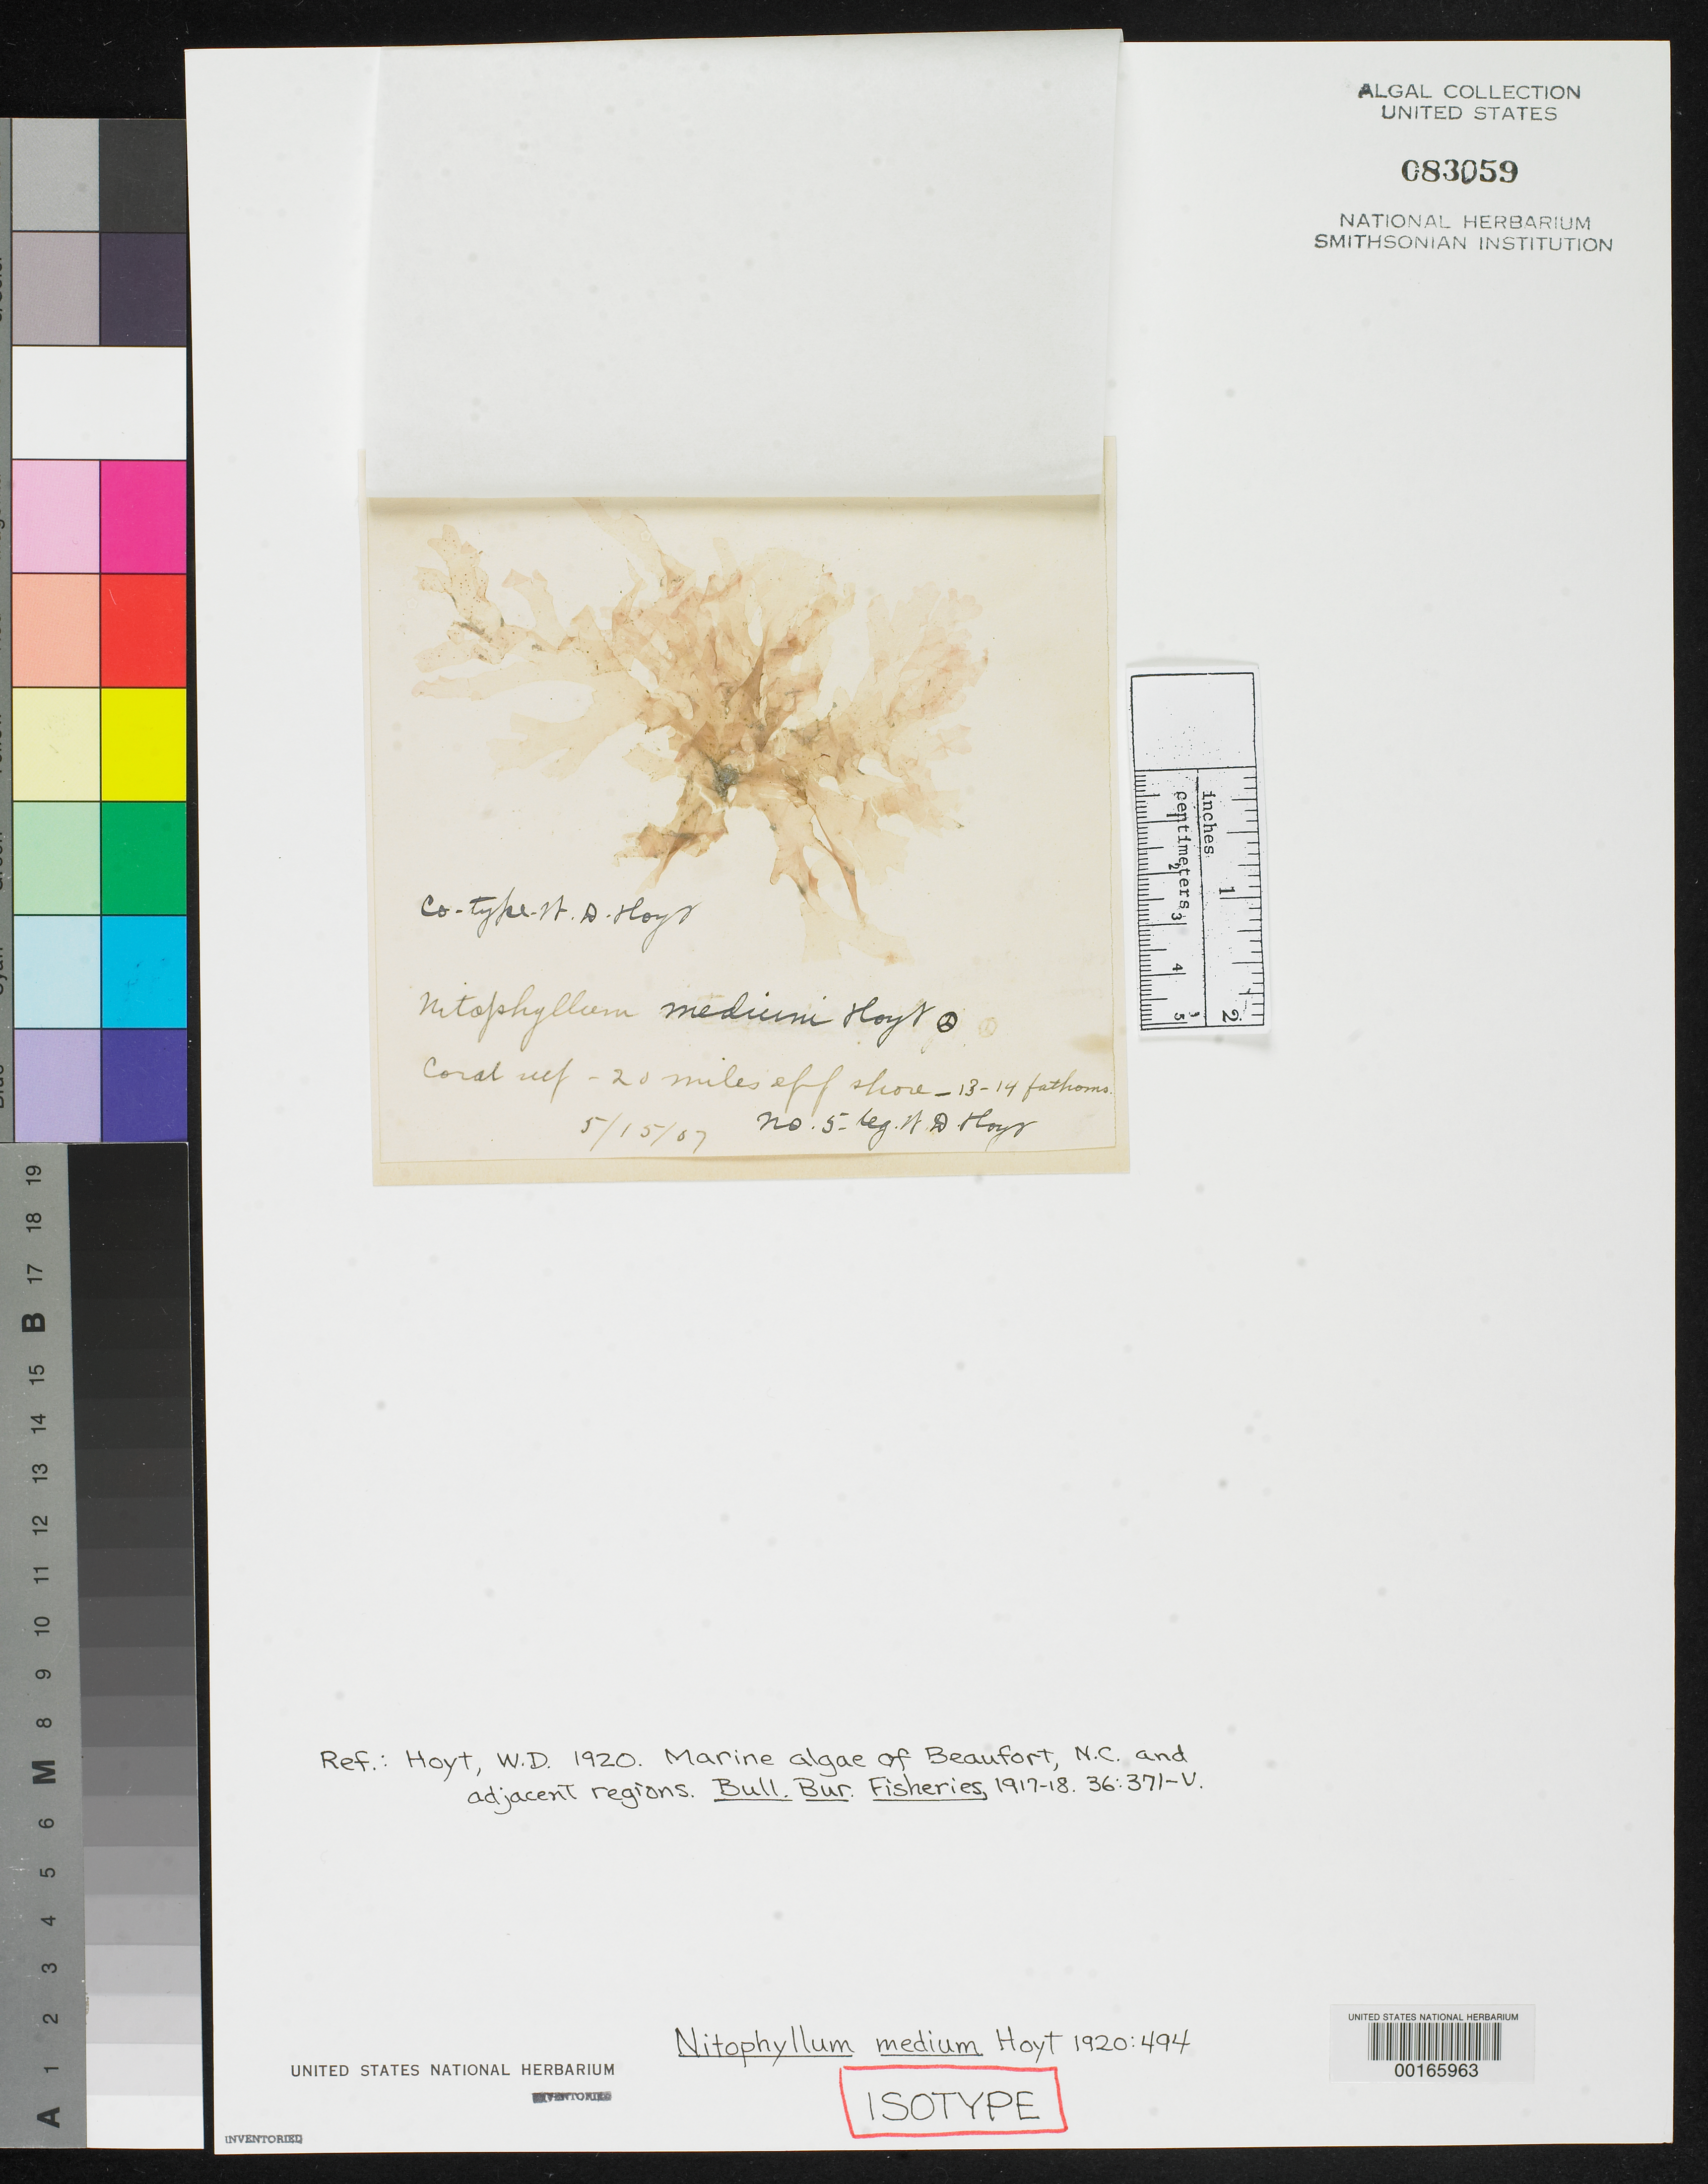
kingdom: Plantae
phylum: Rhodophyta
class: Florideophyceae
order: Ceramiales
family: Delesseriaceae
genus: Nitophyllum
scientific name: Nitophyllum medium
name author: Hoyt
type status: Isotype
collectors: W. D. Hoyt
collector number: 5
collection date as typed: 15 May 1907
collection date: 1907-05-15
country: United States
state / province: North Carolina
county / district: Carteret County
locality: Coral reef 20 miles off Beaufort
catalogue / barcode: US 83059